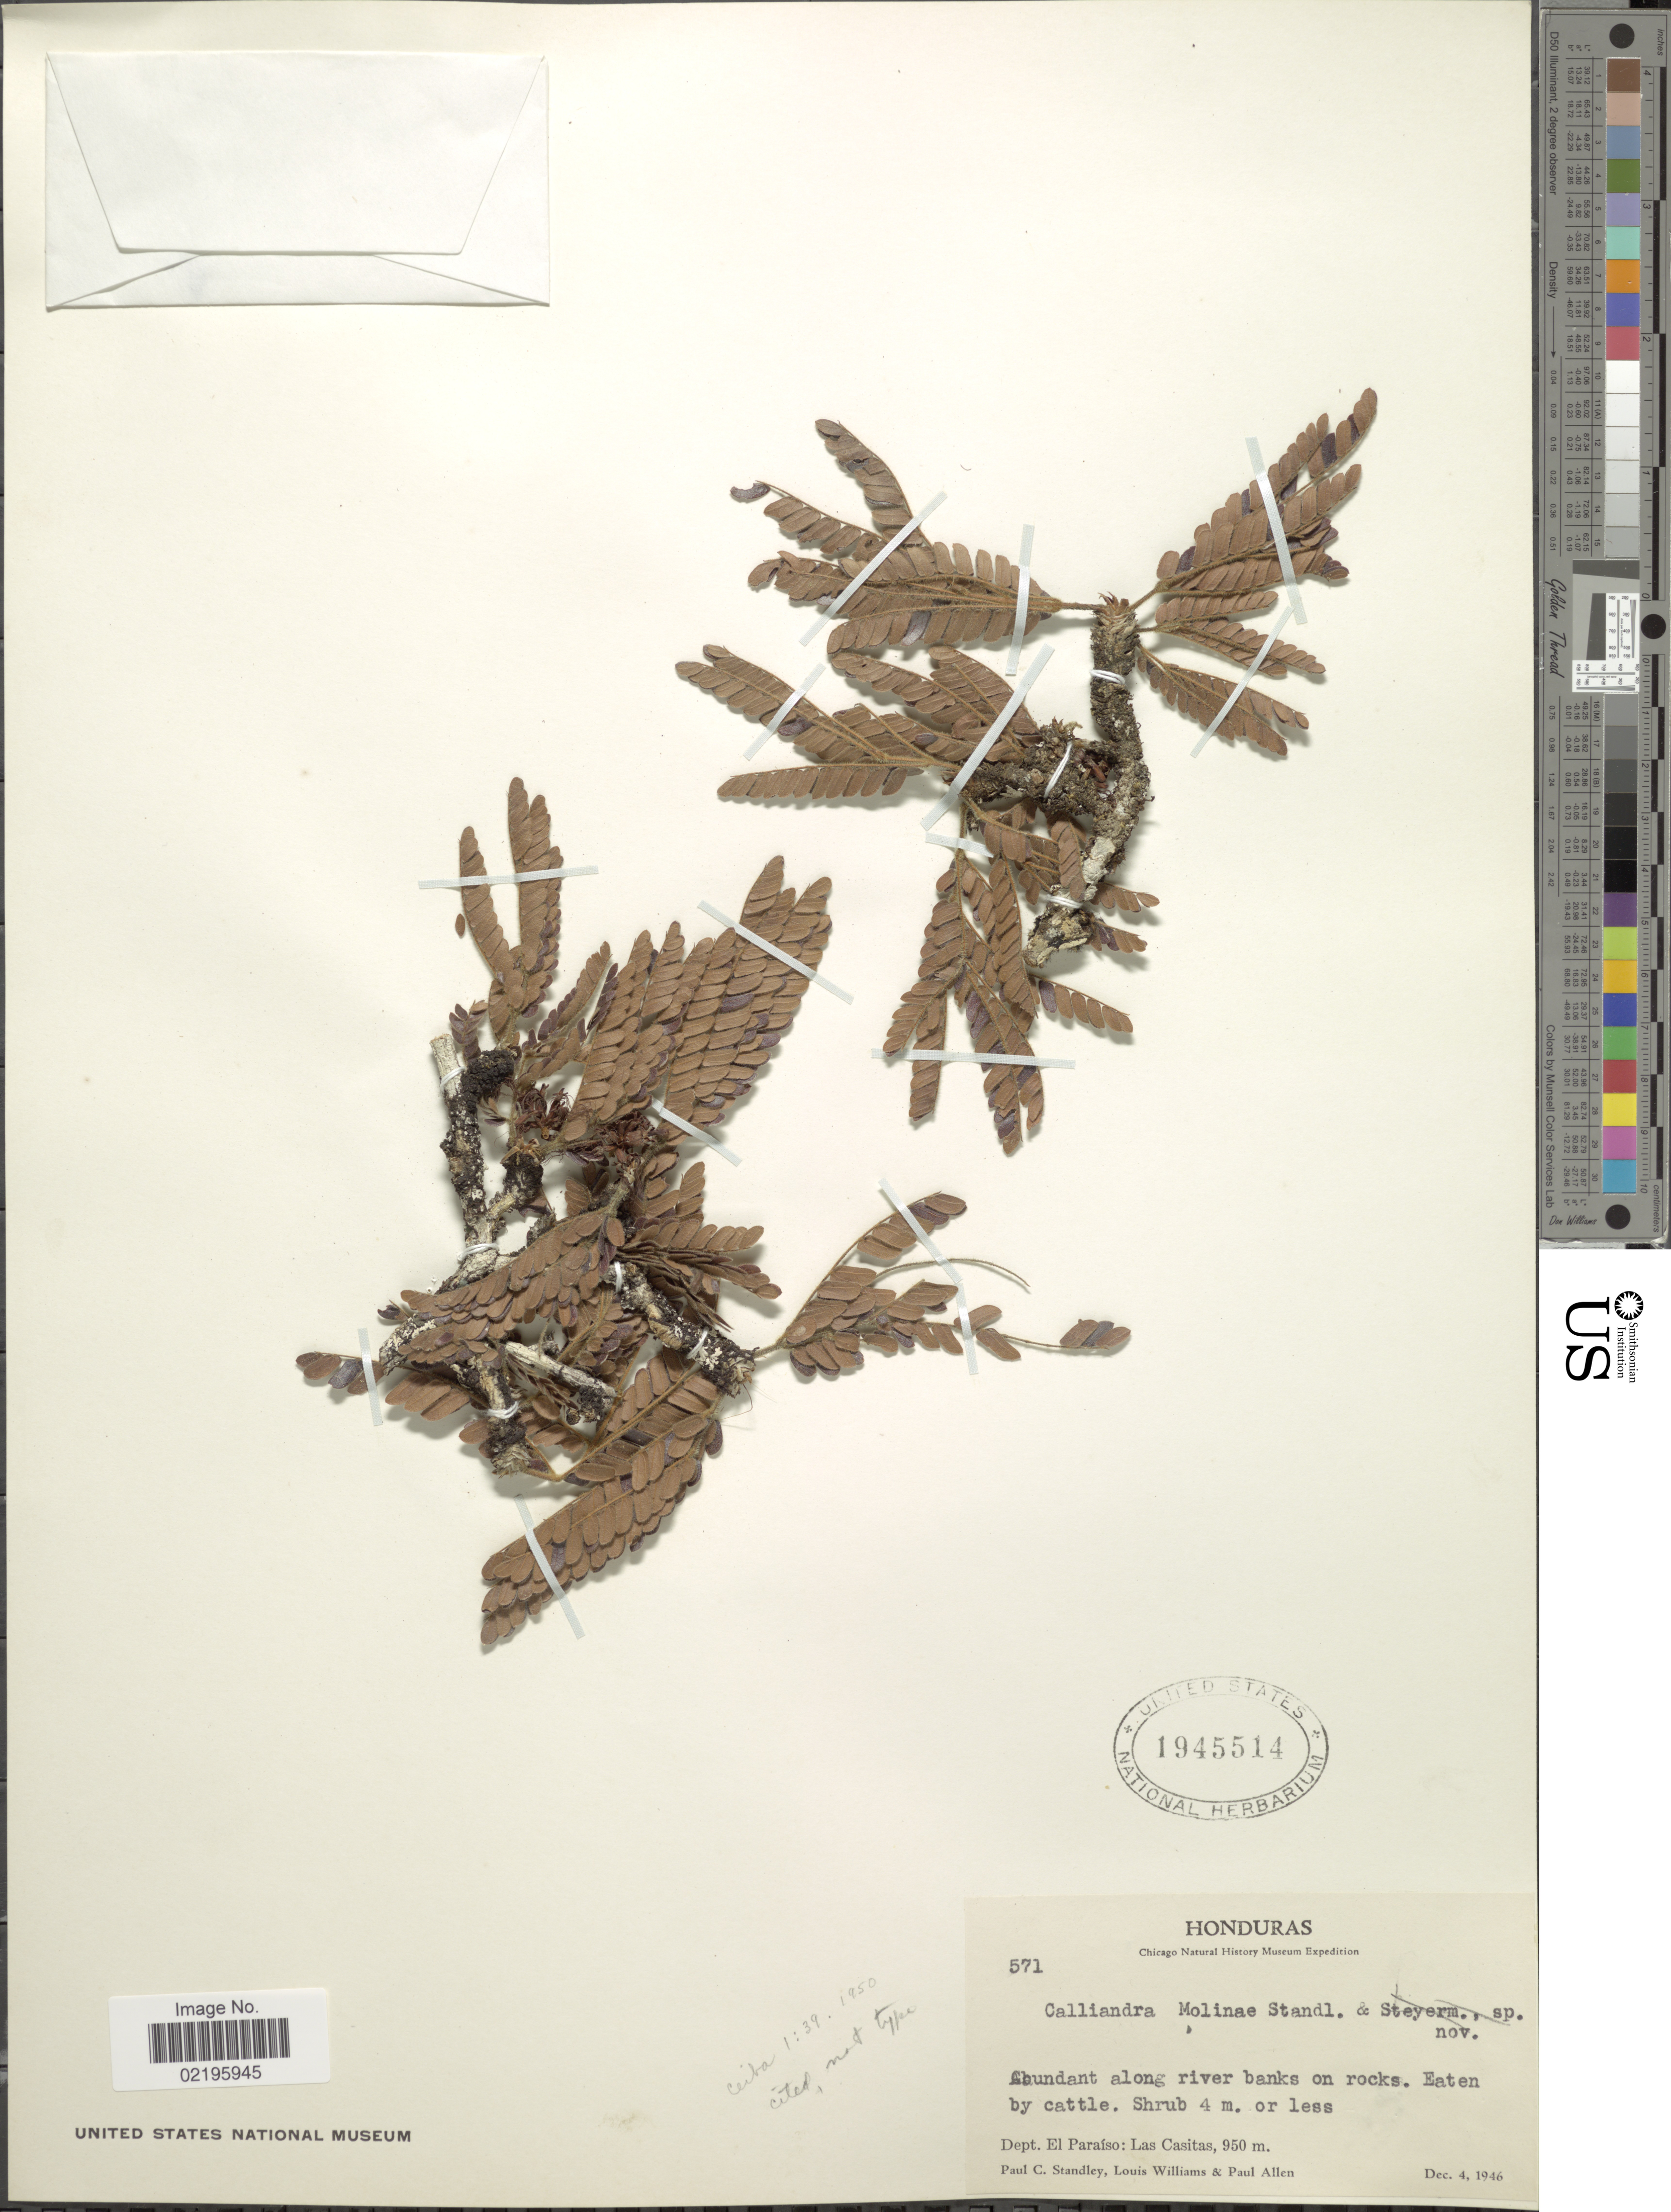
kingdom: Plantae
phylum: Tracheophyta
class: Magnoliopsida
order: Fabales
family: Fabaceae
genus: Calliandra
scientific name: Calliandra molinae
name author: Standl. & Steyerm.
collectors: P. C. Standley, L. O. Williams & P. H. Allen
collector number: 571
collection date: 1946-12-04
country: Honduras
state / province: El Paraíso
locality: Las Casitas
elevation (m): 950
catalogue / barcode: US 1945514